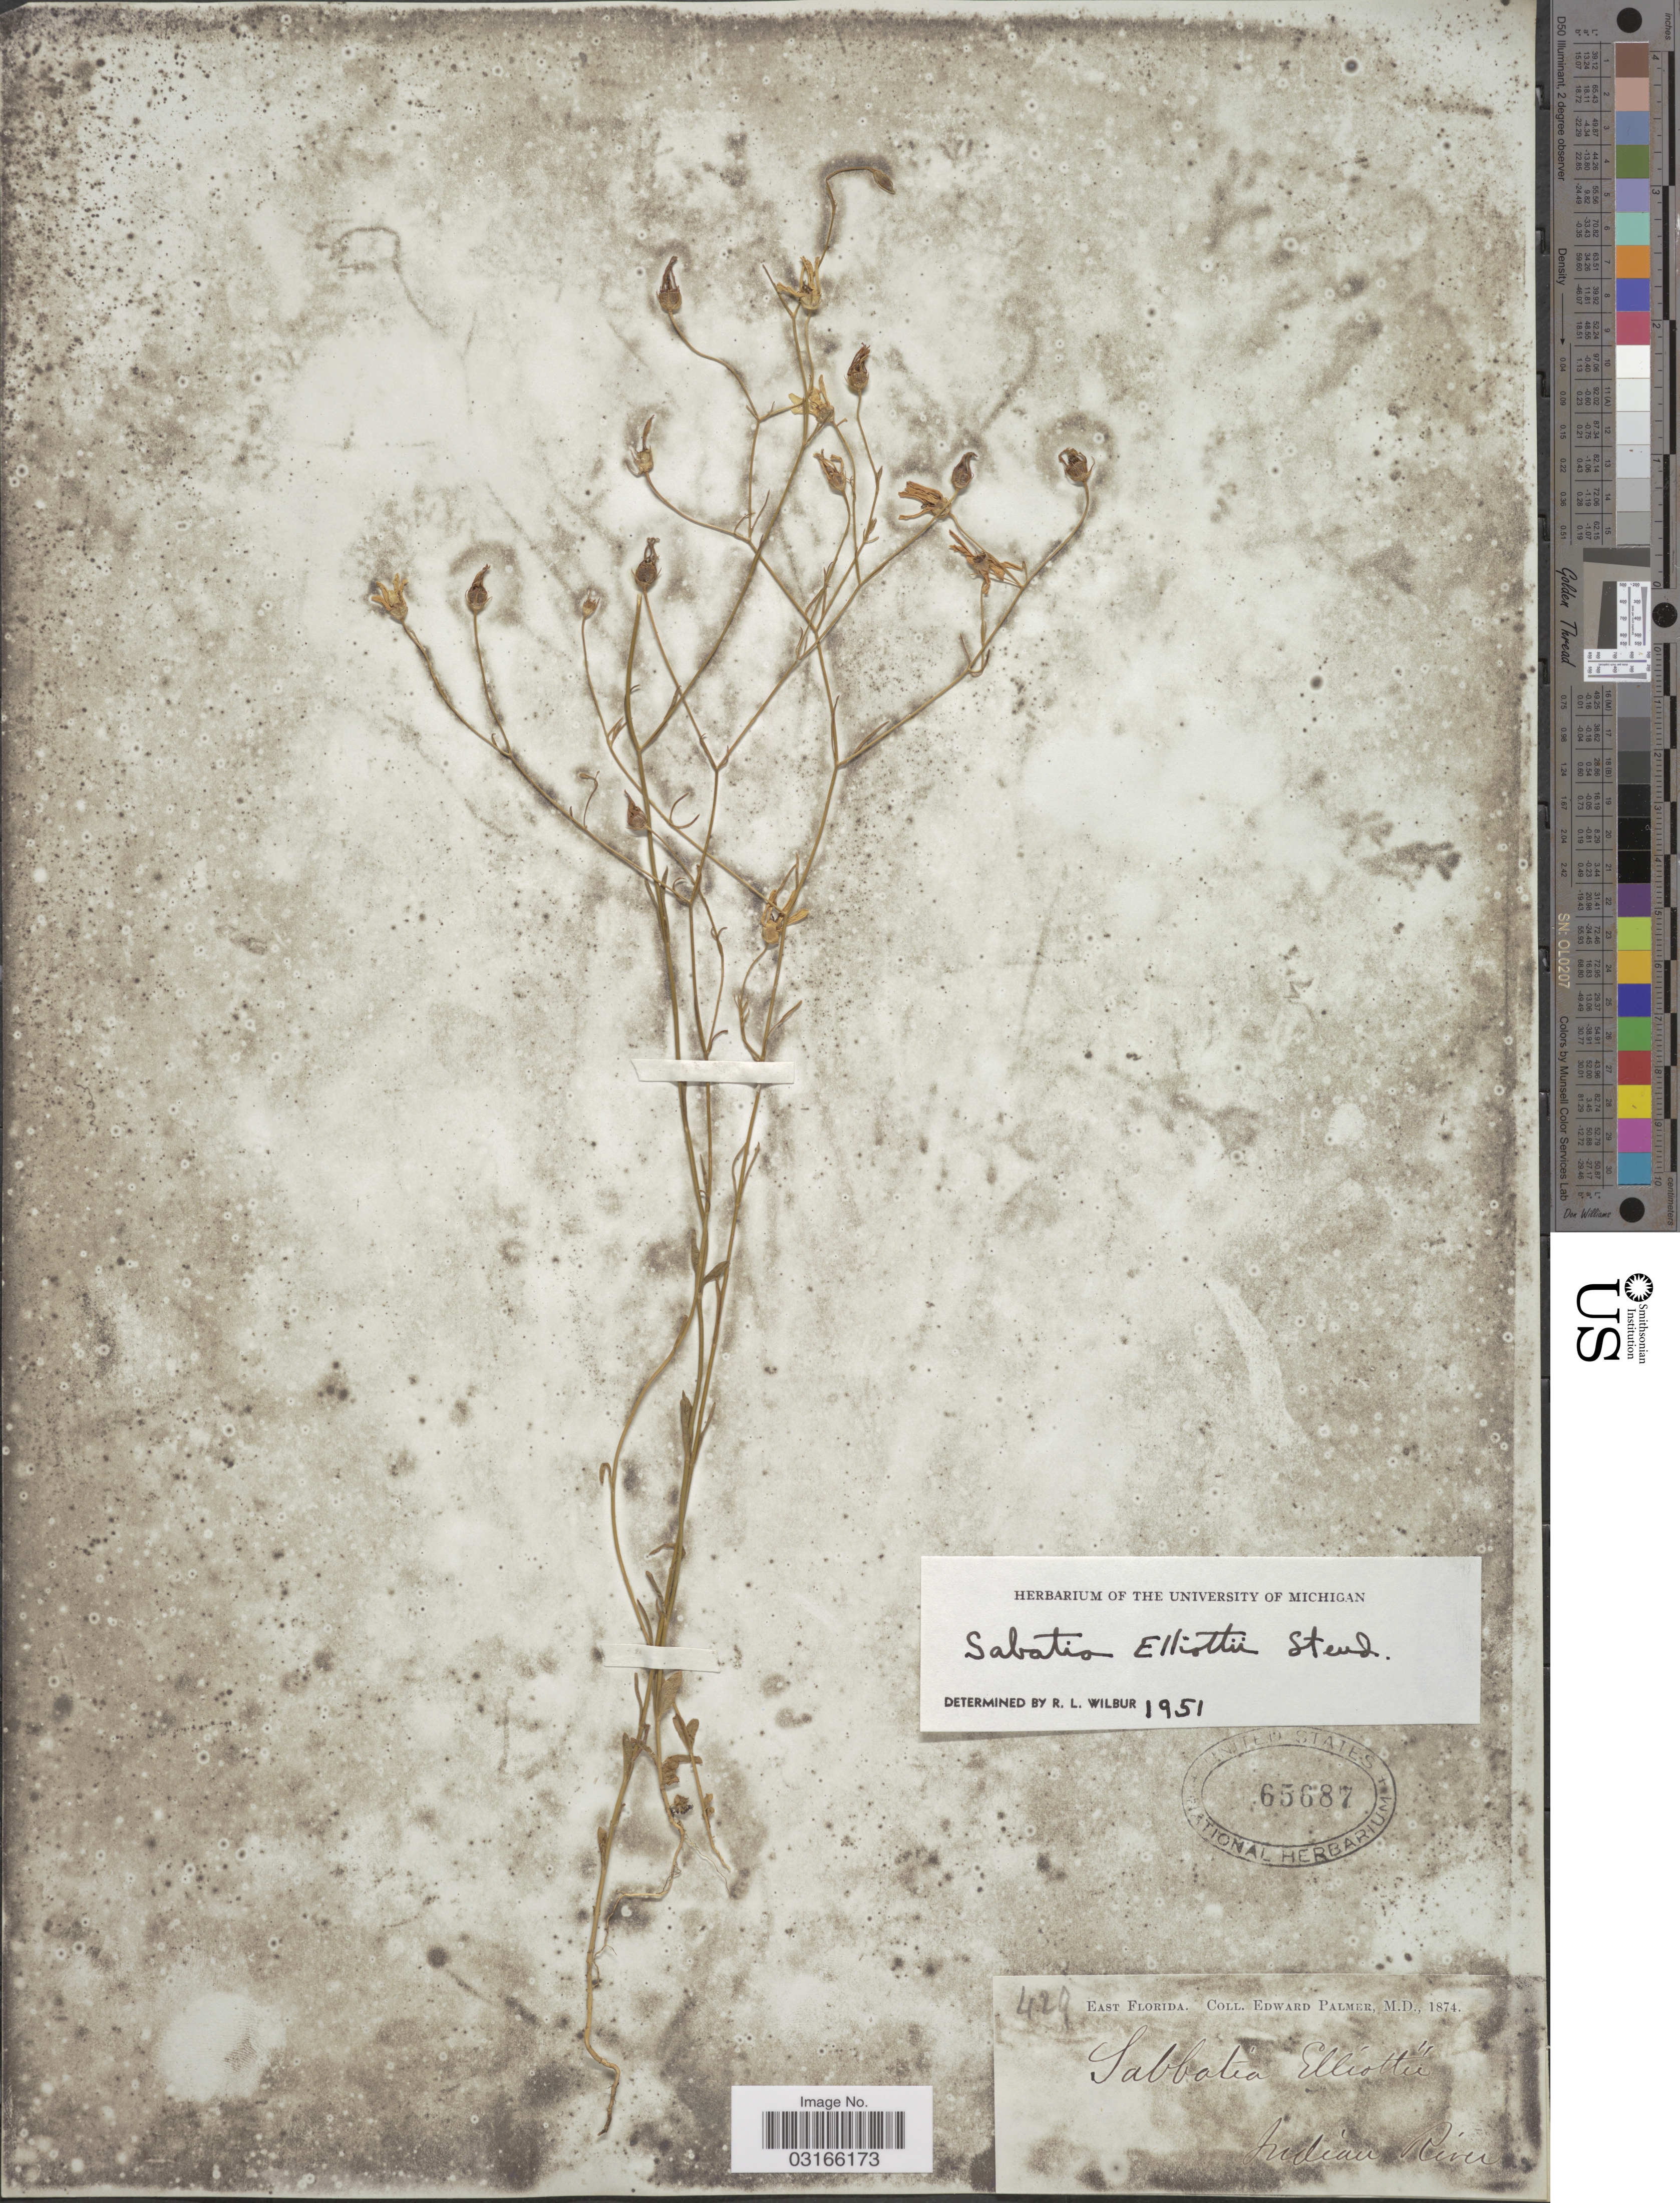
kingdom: Plantae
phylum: Tracheophyta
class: Magnoliopsida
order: Gentianales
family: Gentianaceae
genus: Sabatia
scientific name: Sabatia brevifolia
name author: Raf.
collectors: E. Palmer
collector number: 429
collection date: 1874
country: United States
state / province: Florida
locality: East Florida. Indian River.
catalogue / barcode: US 65687